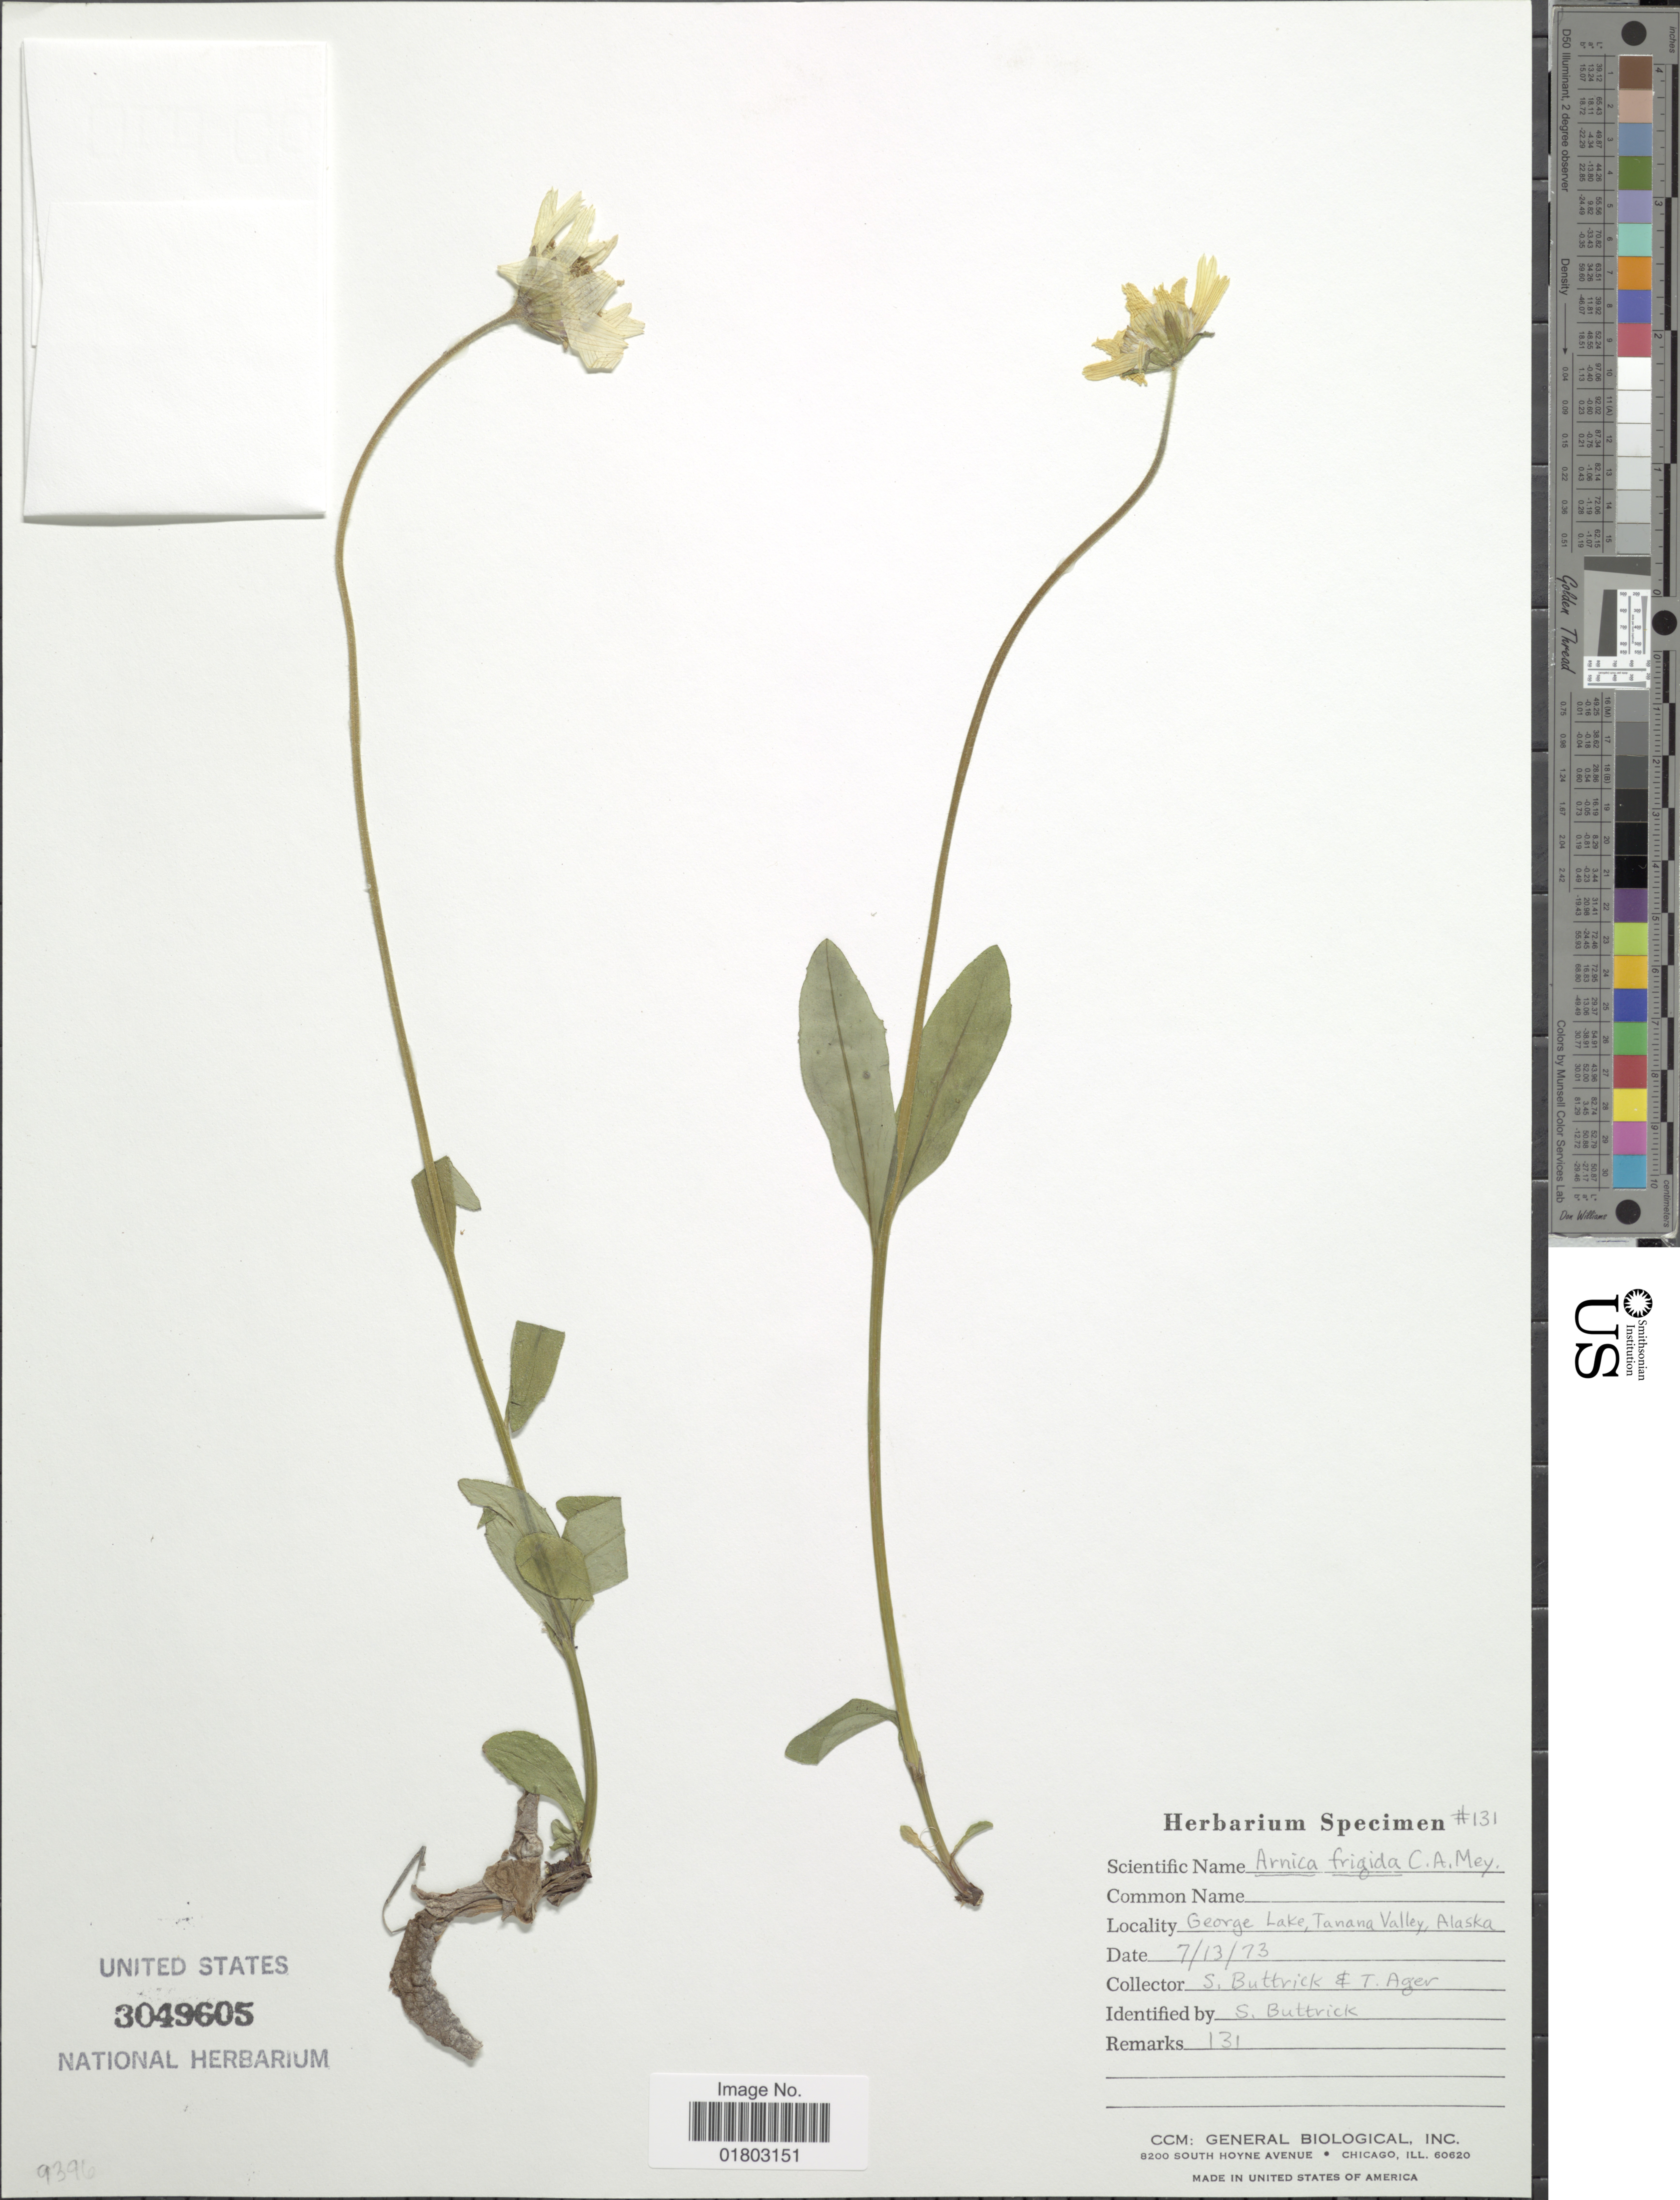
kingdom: Plantae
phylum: Tracheophyta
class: Magnoliopsida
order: Asterales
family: Asteraceae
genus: Arnica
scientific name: Arnica frigida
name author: C.A. Mey. ex Iljin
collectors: S. Buttrick & T. A. Ager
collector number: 131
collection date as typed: Transcribed d/m/y: 13/7/73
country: United States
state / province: Alaska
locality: George Lake, Tanana Valley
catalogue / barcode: US 3049605